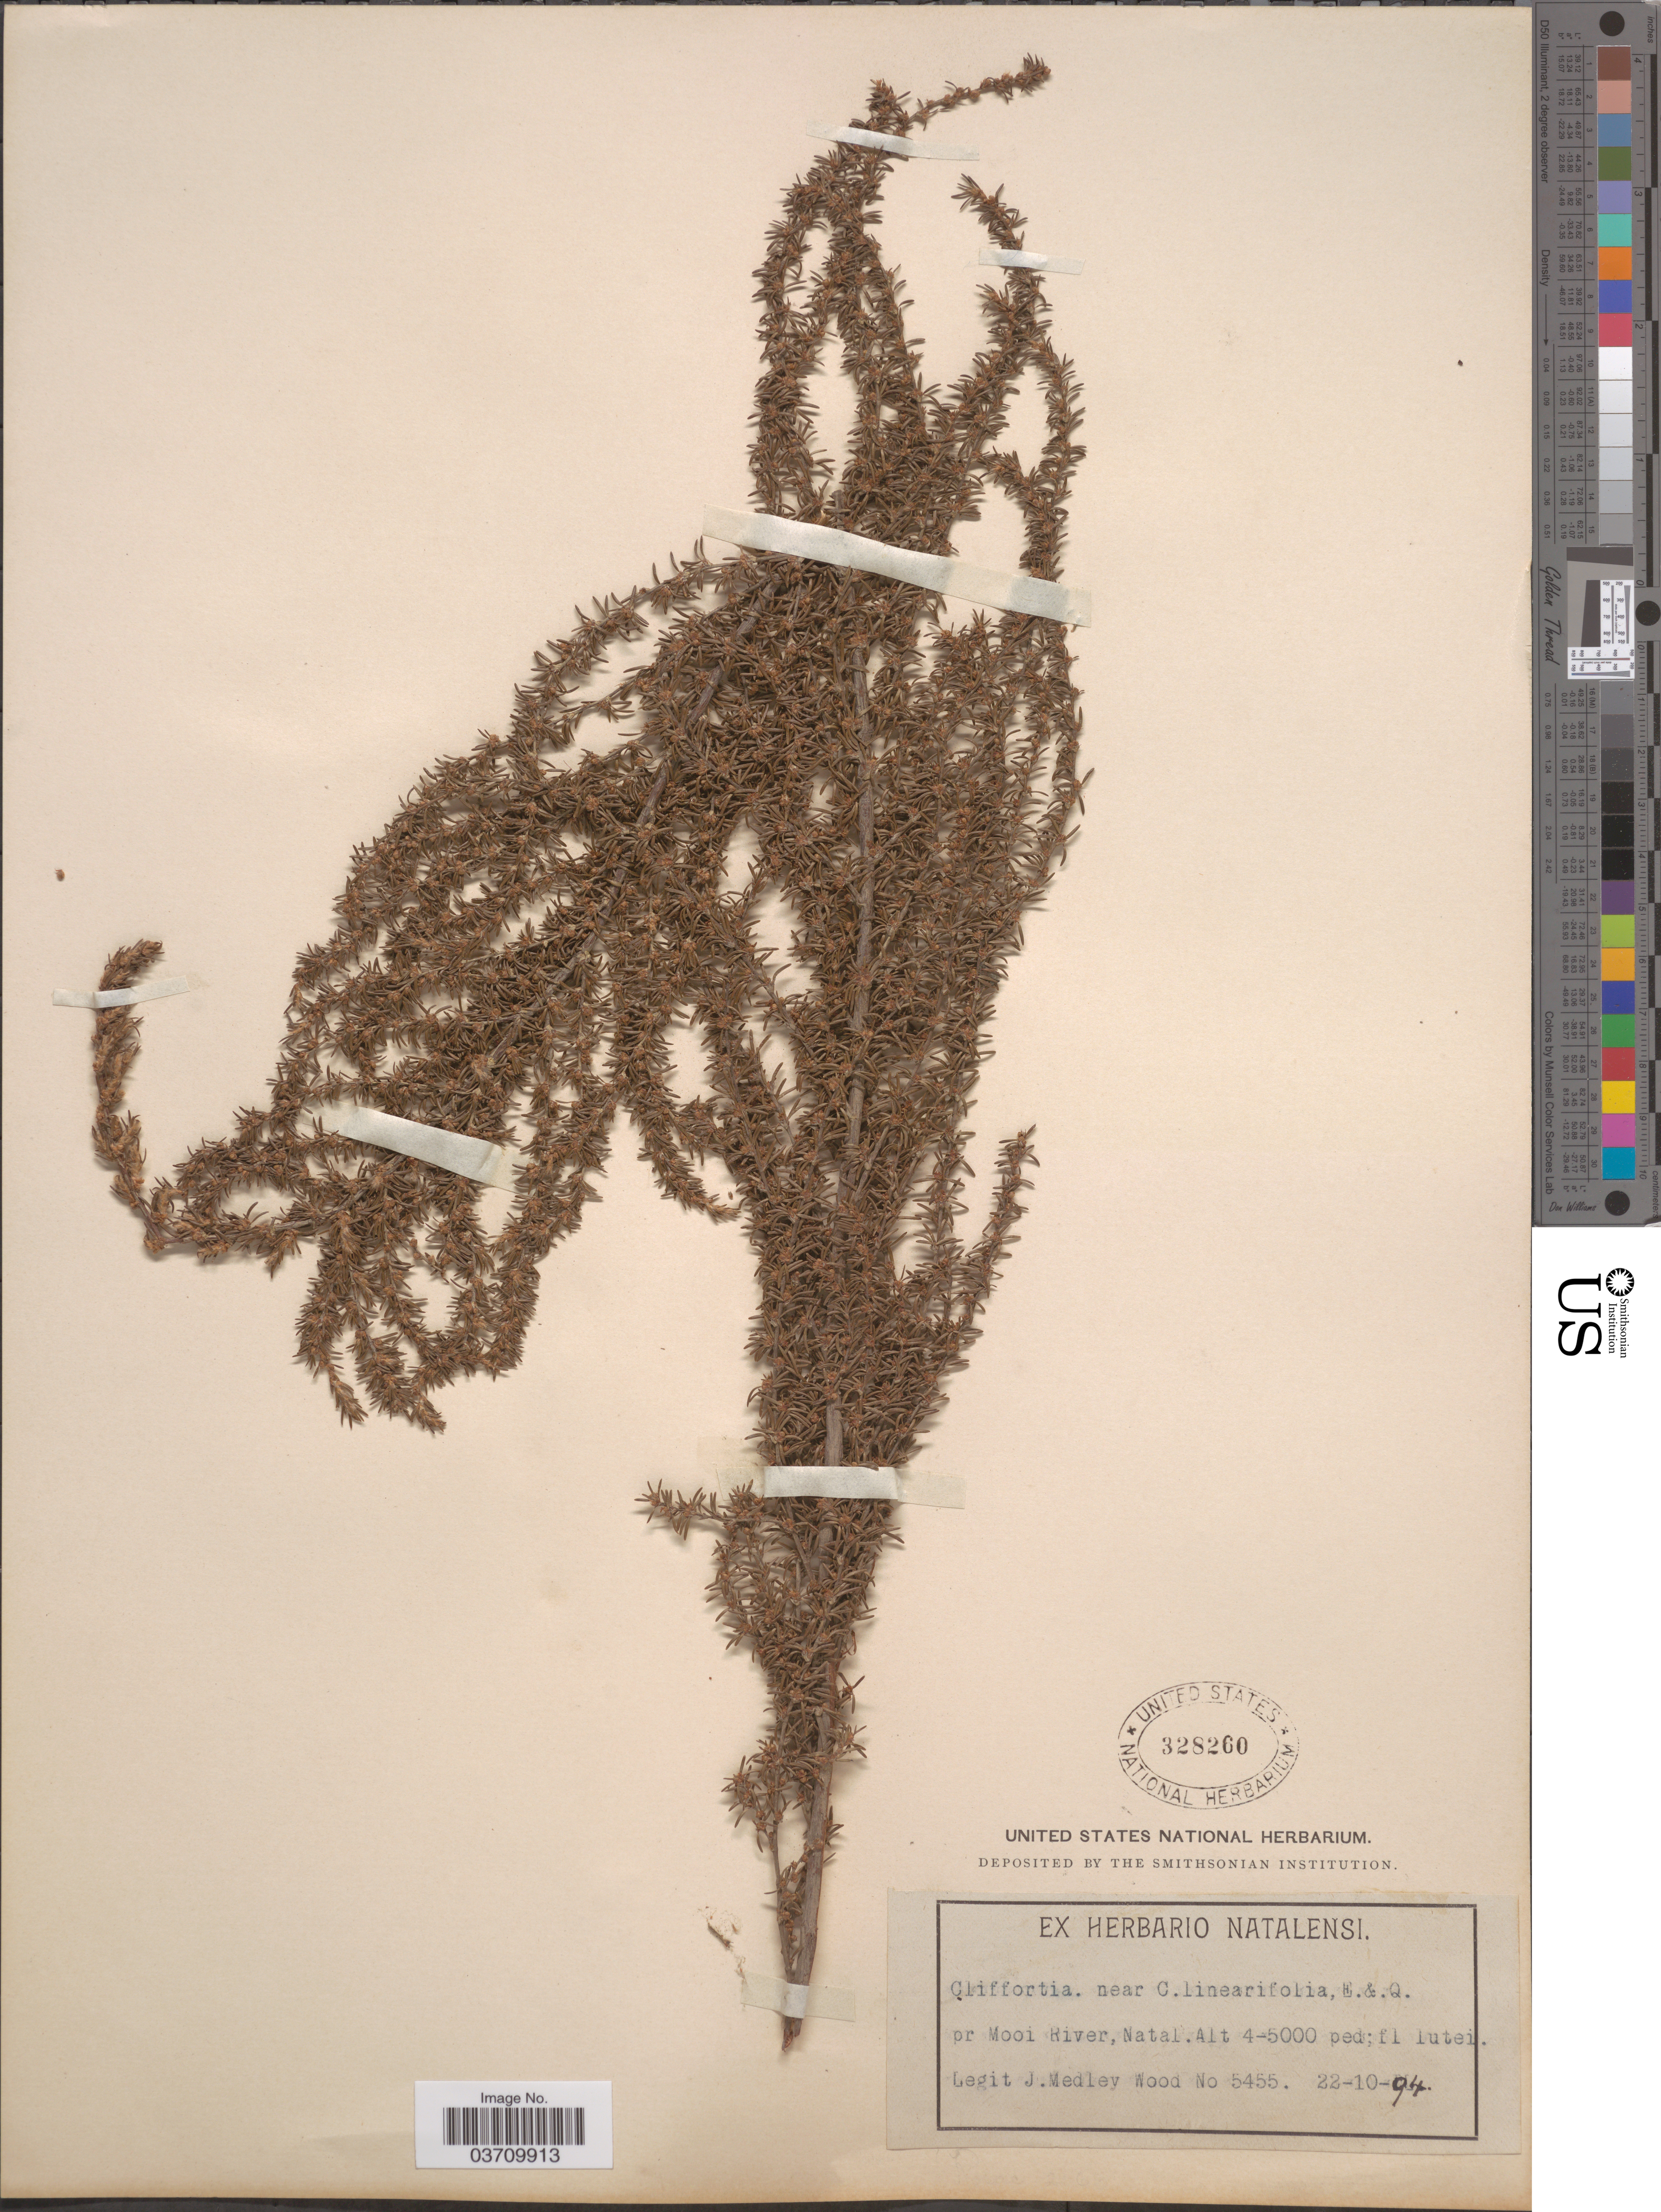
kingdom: Plantae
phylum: Tracheophyta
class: Magnoliopsida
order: Rosales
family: Rosaceae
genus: Cliffortia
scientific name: Cliffortia sp.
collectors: J. M. Wood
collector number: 5455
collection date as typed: Transcribed d/m/y: 22/10/94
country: South Africa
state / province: KwaZulu-Natal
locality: Pr Mooi River, Natal.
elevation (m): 1219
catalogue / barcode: US 328260